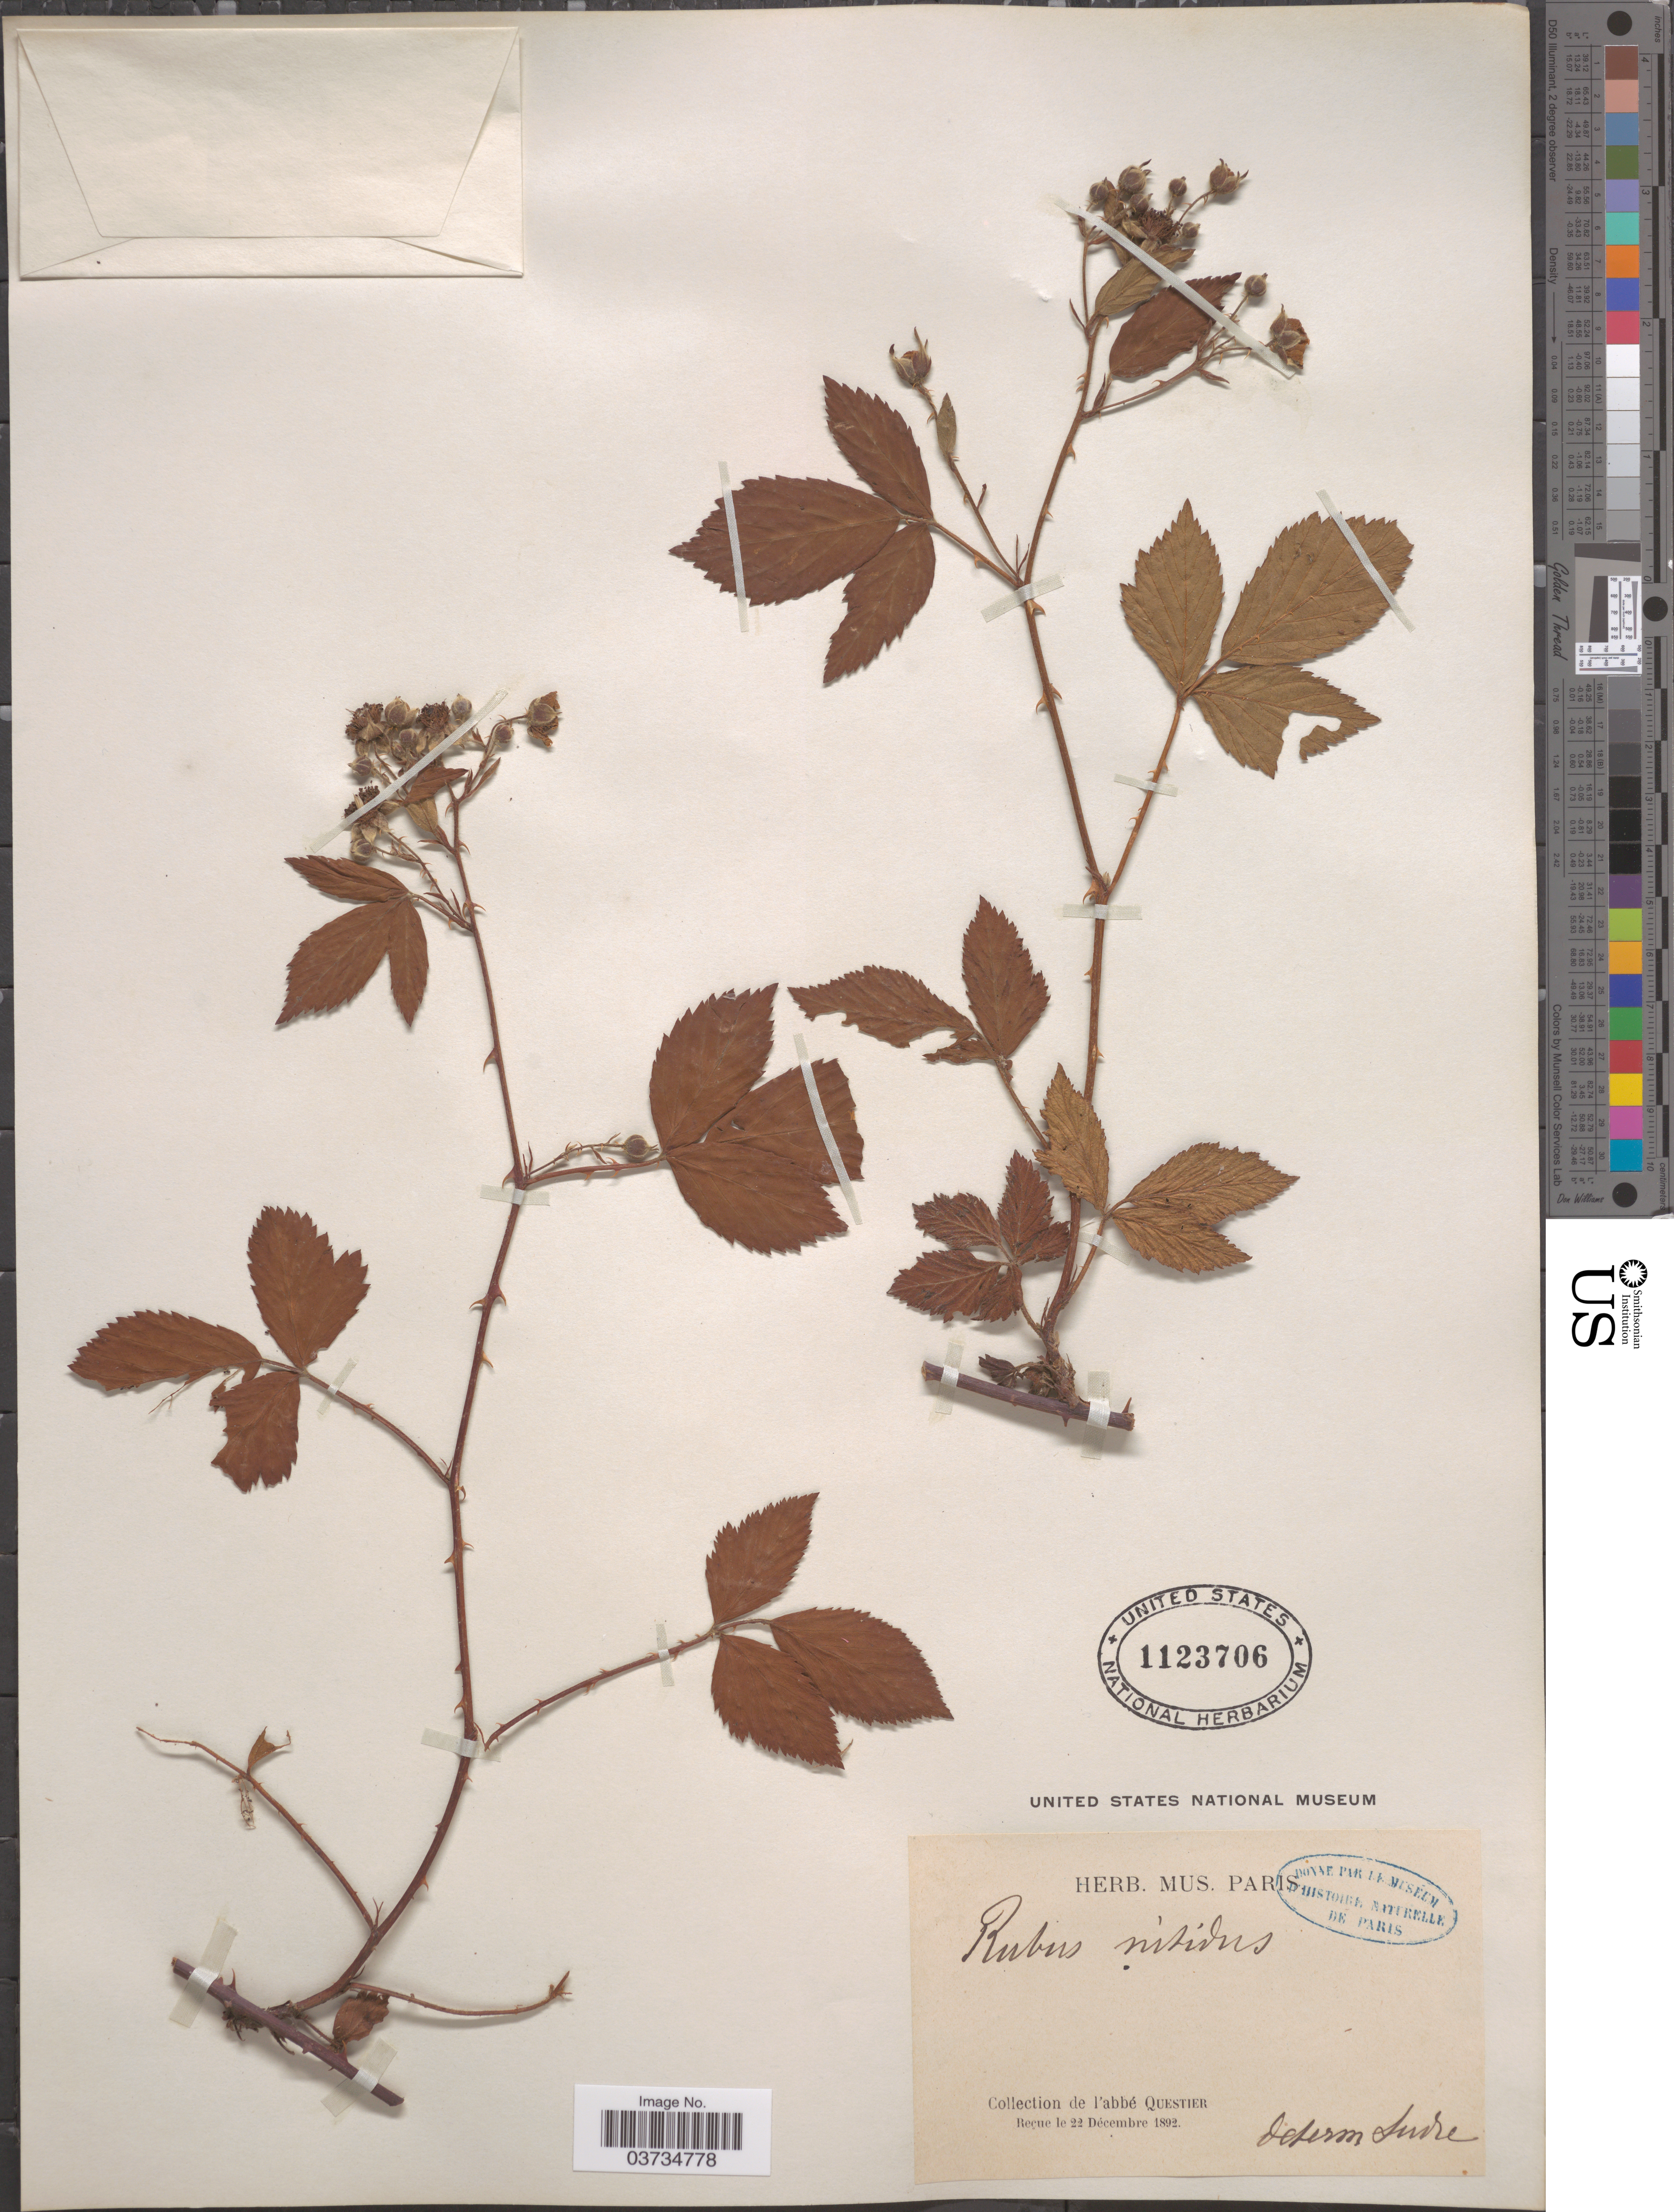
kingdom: Plantae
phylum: Tracheophyta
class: Magnoliopsida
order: Rosales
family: Rosaceae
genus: Rubus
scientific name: Rubus nitidus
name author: Weihe & Nees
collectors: A. Questier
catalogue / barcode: US 1123706